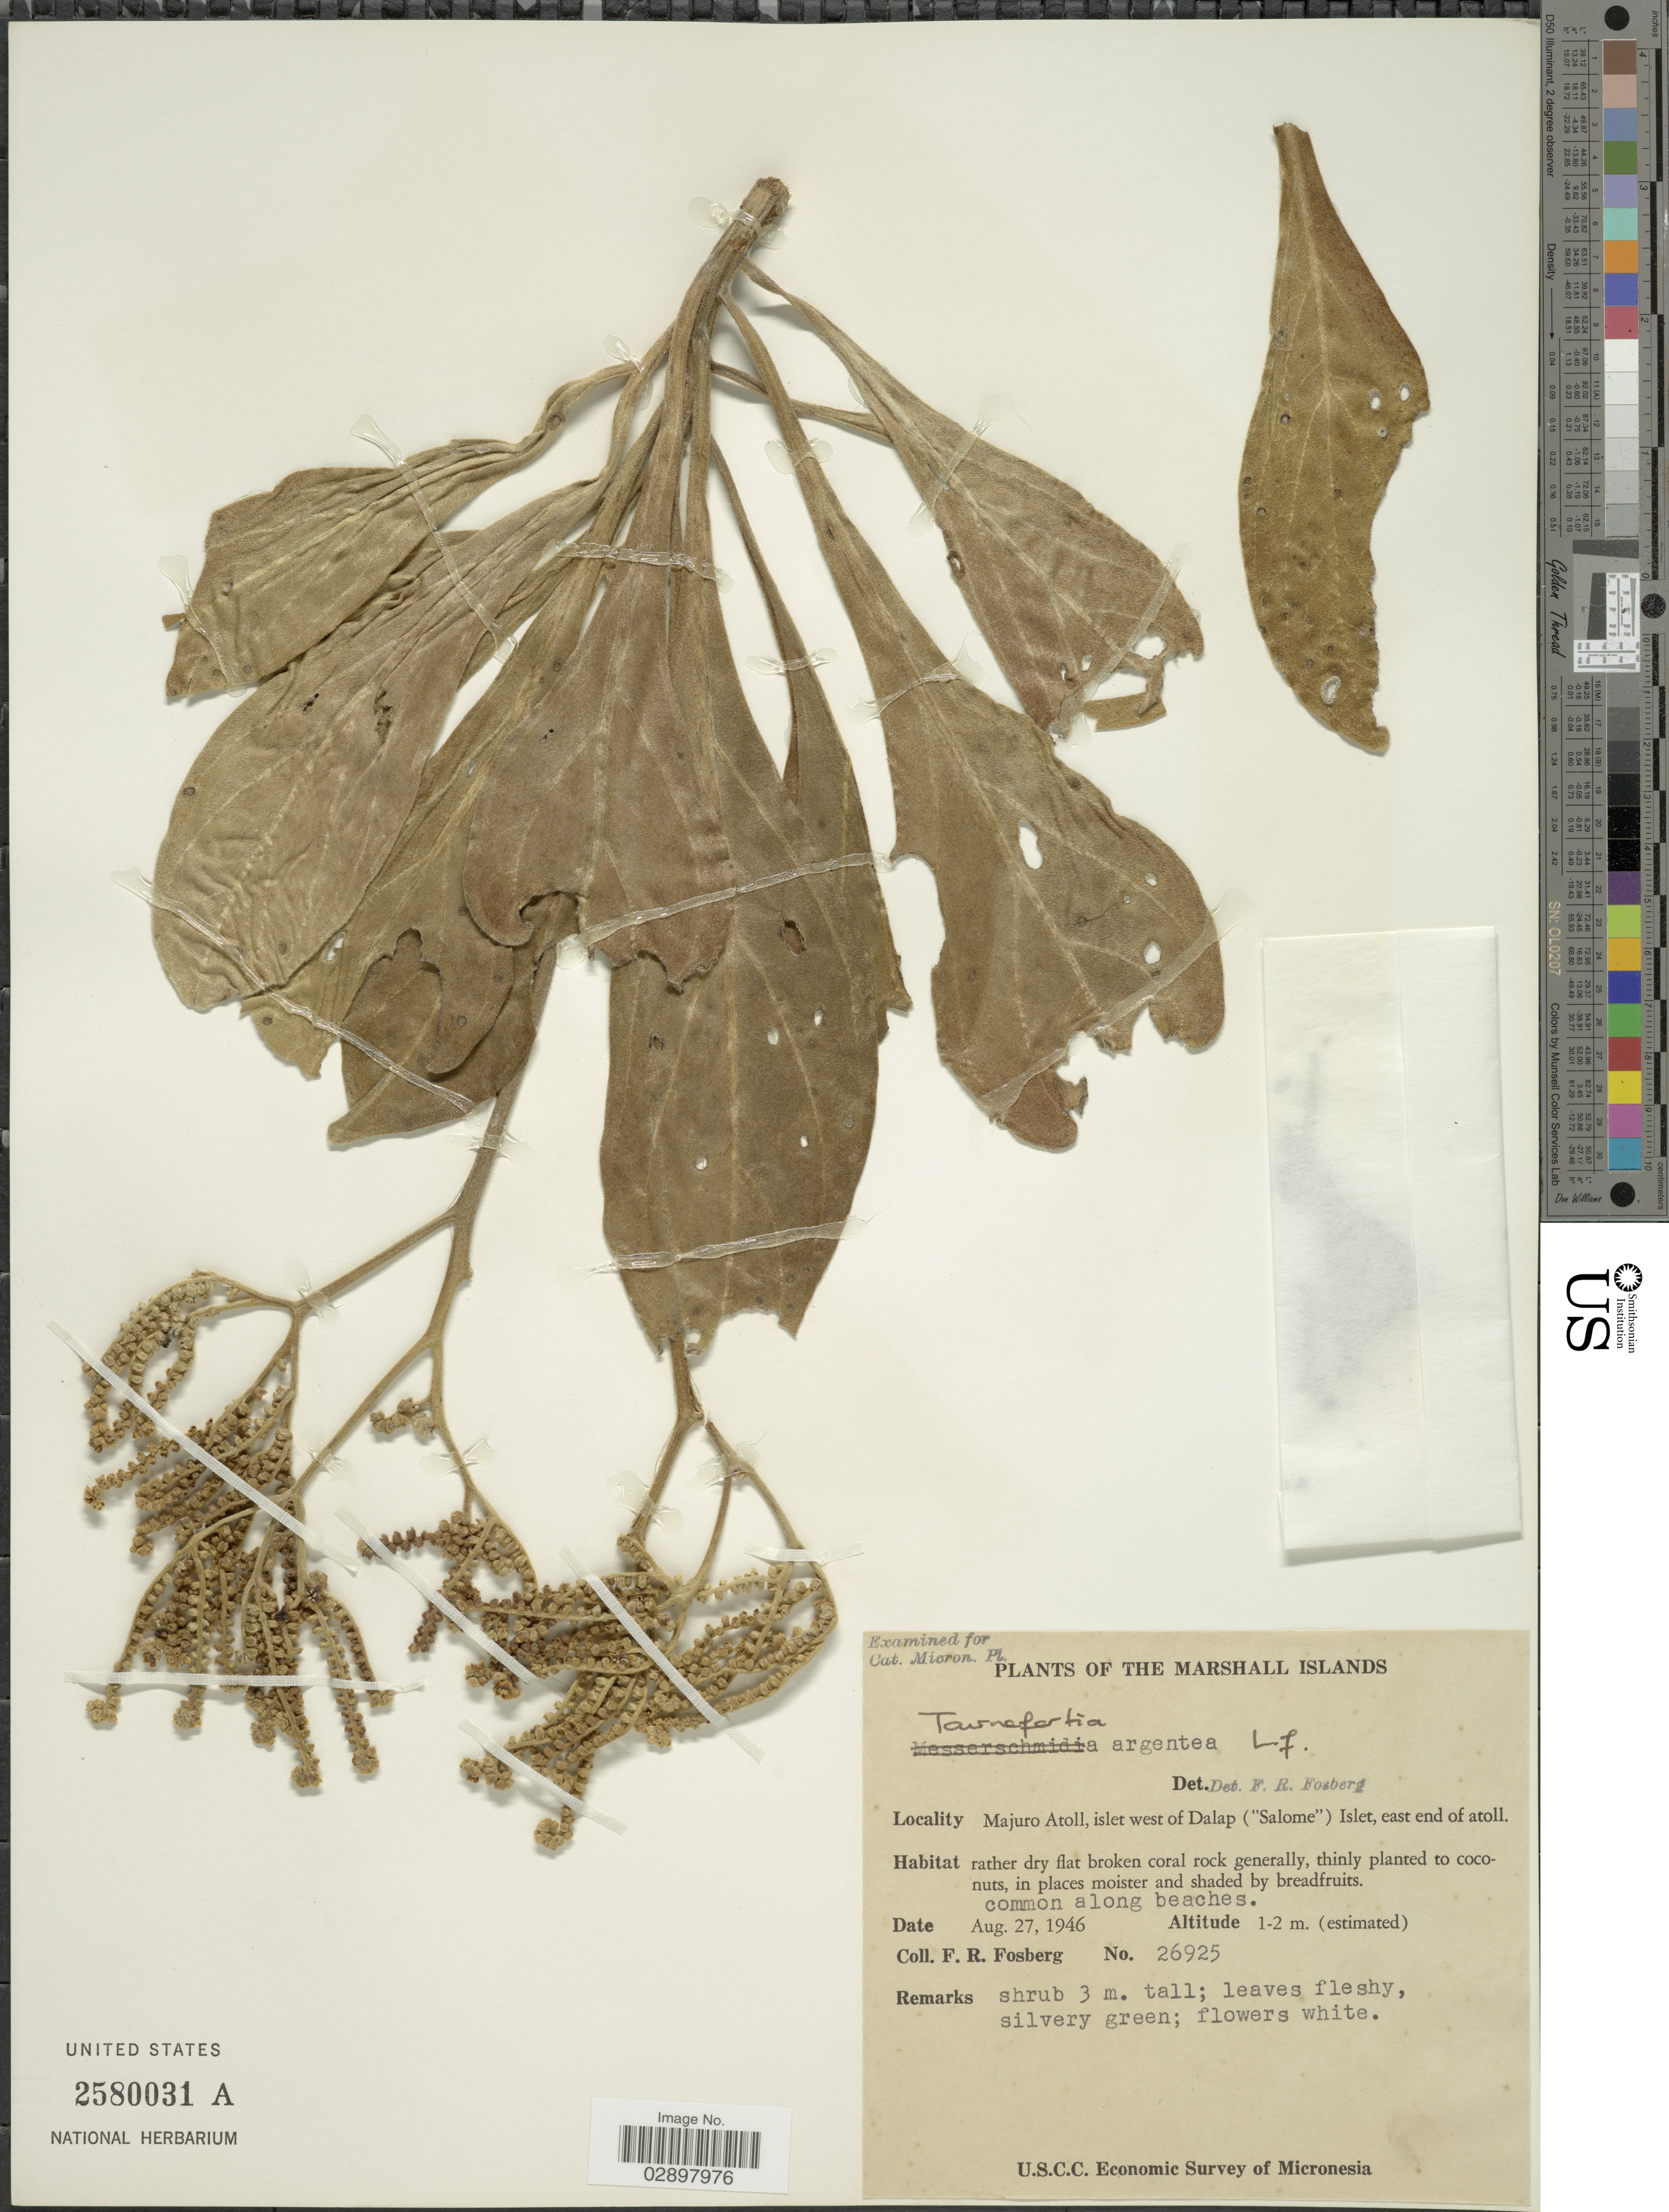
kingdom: Plantae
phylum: Tracheophyta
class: Magnoliopsida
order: Boraginales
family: Heliotropiaceae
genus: Heliotropium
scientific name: Heliotropium arboreum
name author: (Blanco) Mabberley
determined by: Wagner, W. L., (BOT), Smithsonian Institution - National Museum of Natural History (UNITED STATES)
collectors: F. R. Fosberg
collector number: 26925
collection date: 1946-08-27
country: Marshall Islands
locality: Majuro Atoll, islet west of Dalap ("Salome") Islet, east end of atoll.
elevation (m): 1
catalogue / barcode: US 2580031A